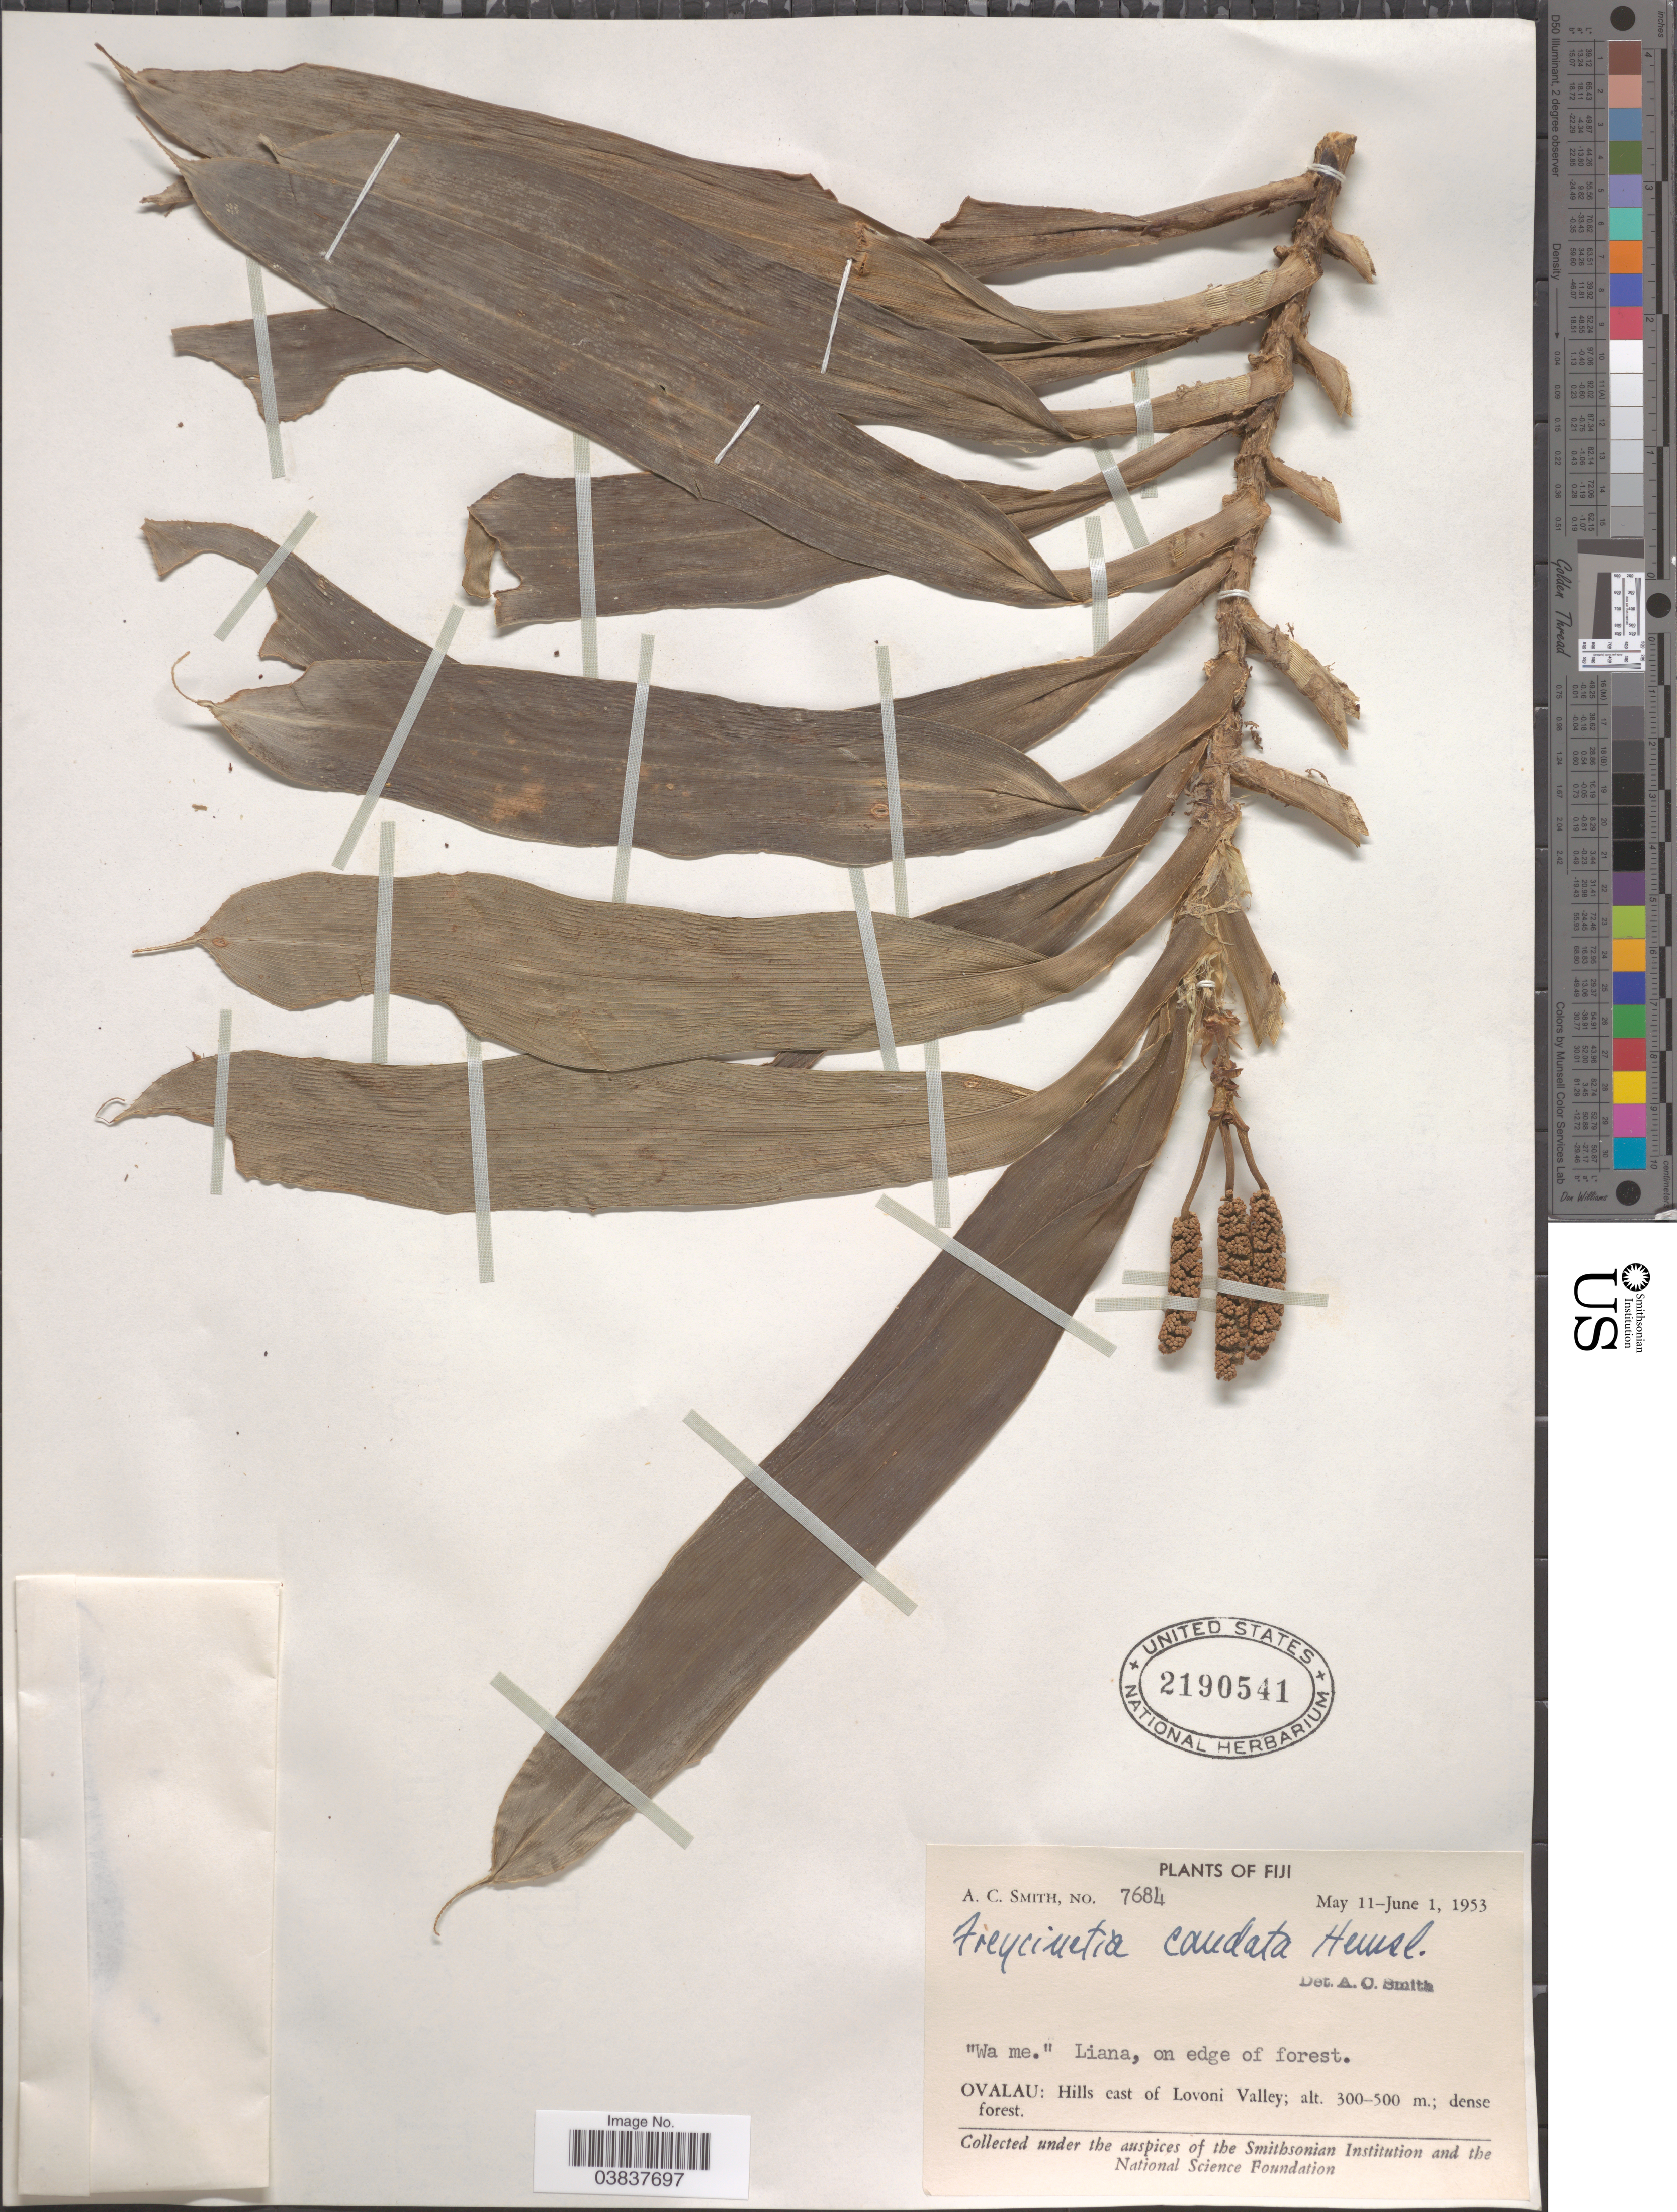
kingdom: Plantae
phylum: Tracheophyta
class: Liliopsida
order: Pandanales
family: Pandanaceae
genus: Freycinetia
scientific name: Freycinetia caudata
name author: Hemsl.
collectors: A. C. Smith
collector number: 7684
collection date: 1953-05-11/1953-06-01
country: Fiji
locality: Ovalau: Hills east of Lovoni Valley.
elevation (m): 300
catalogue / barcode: US 2190541